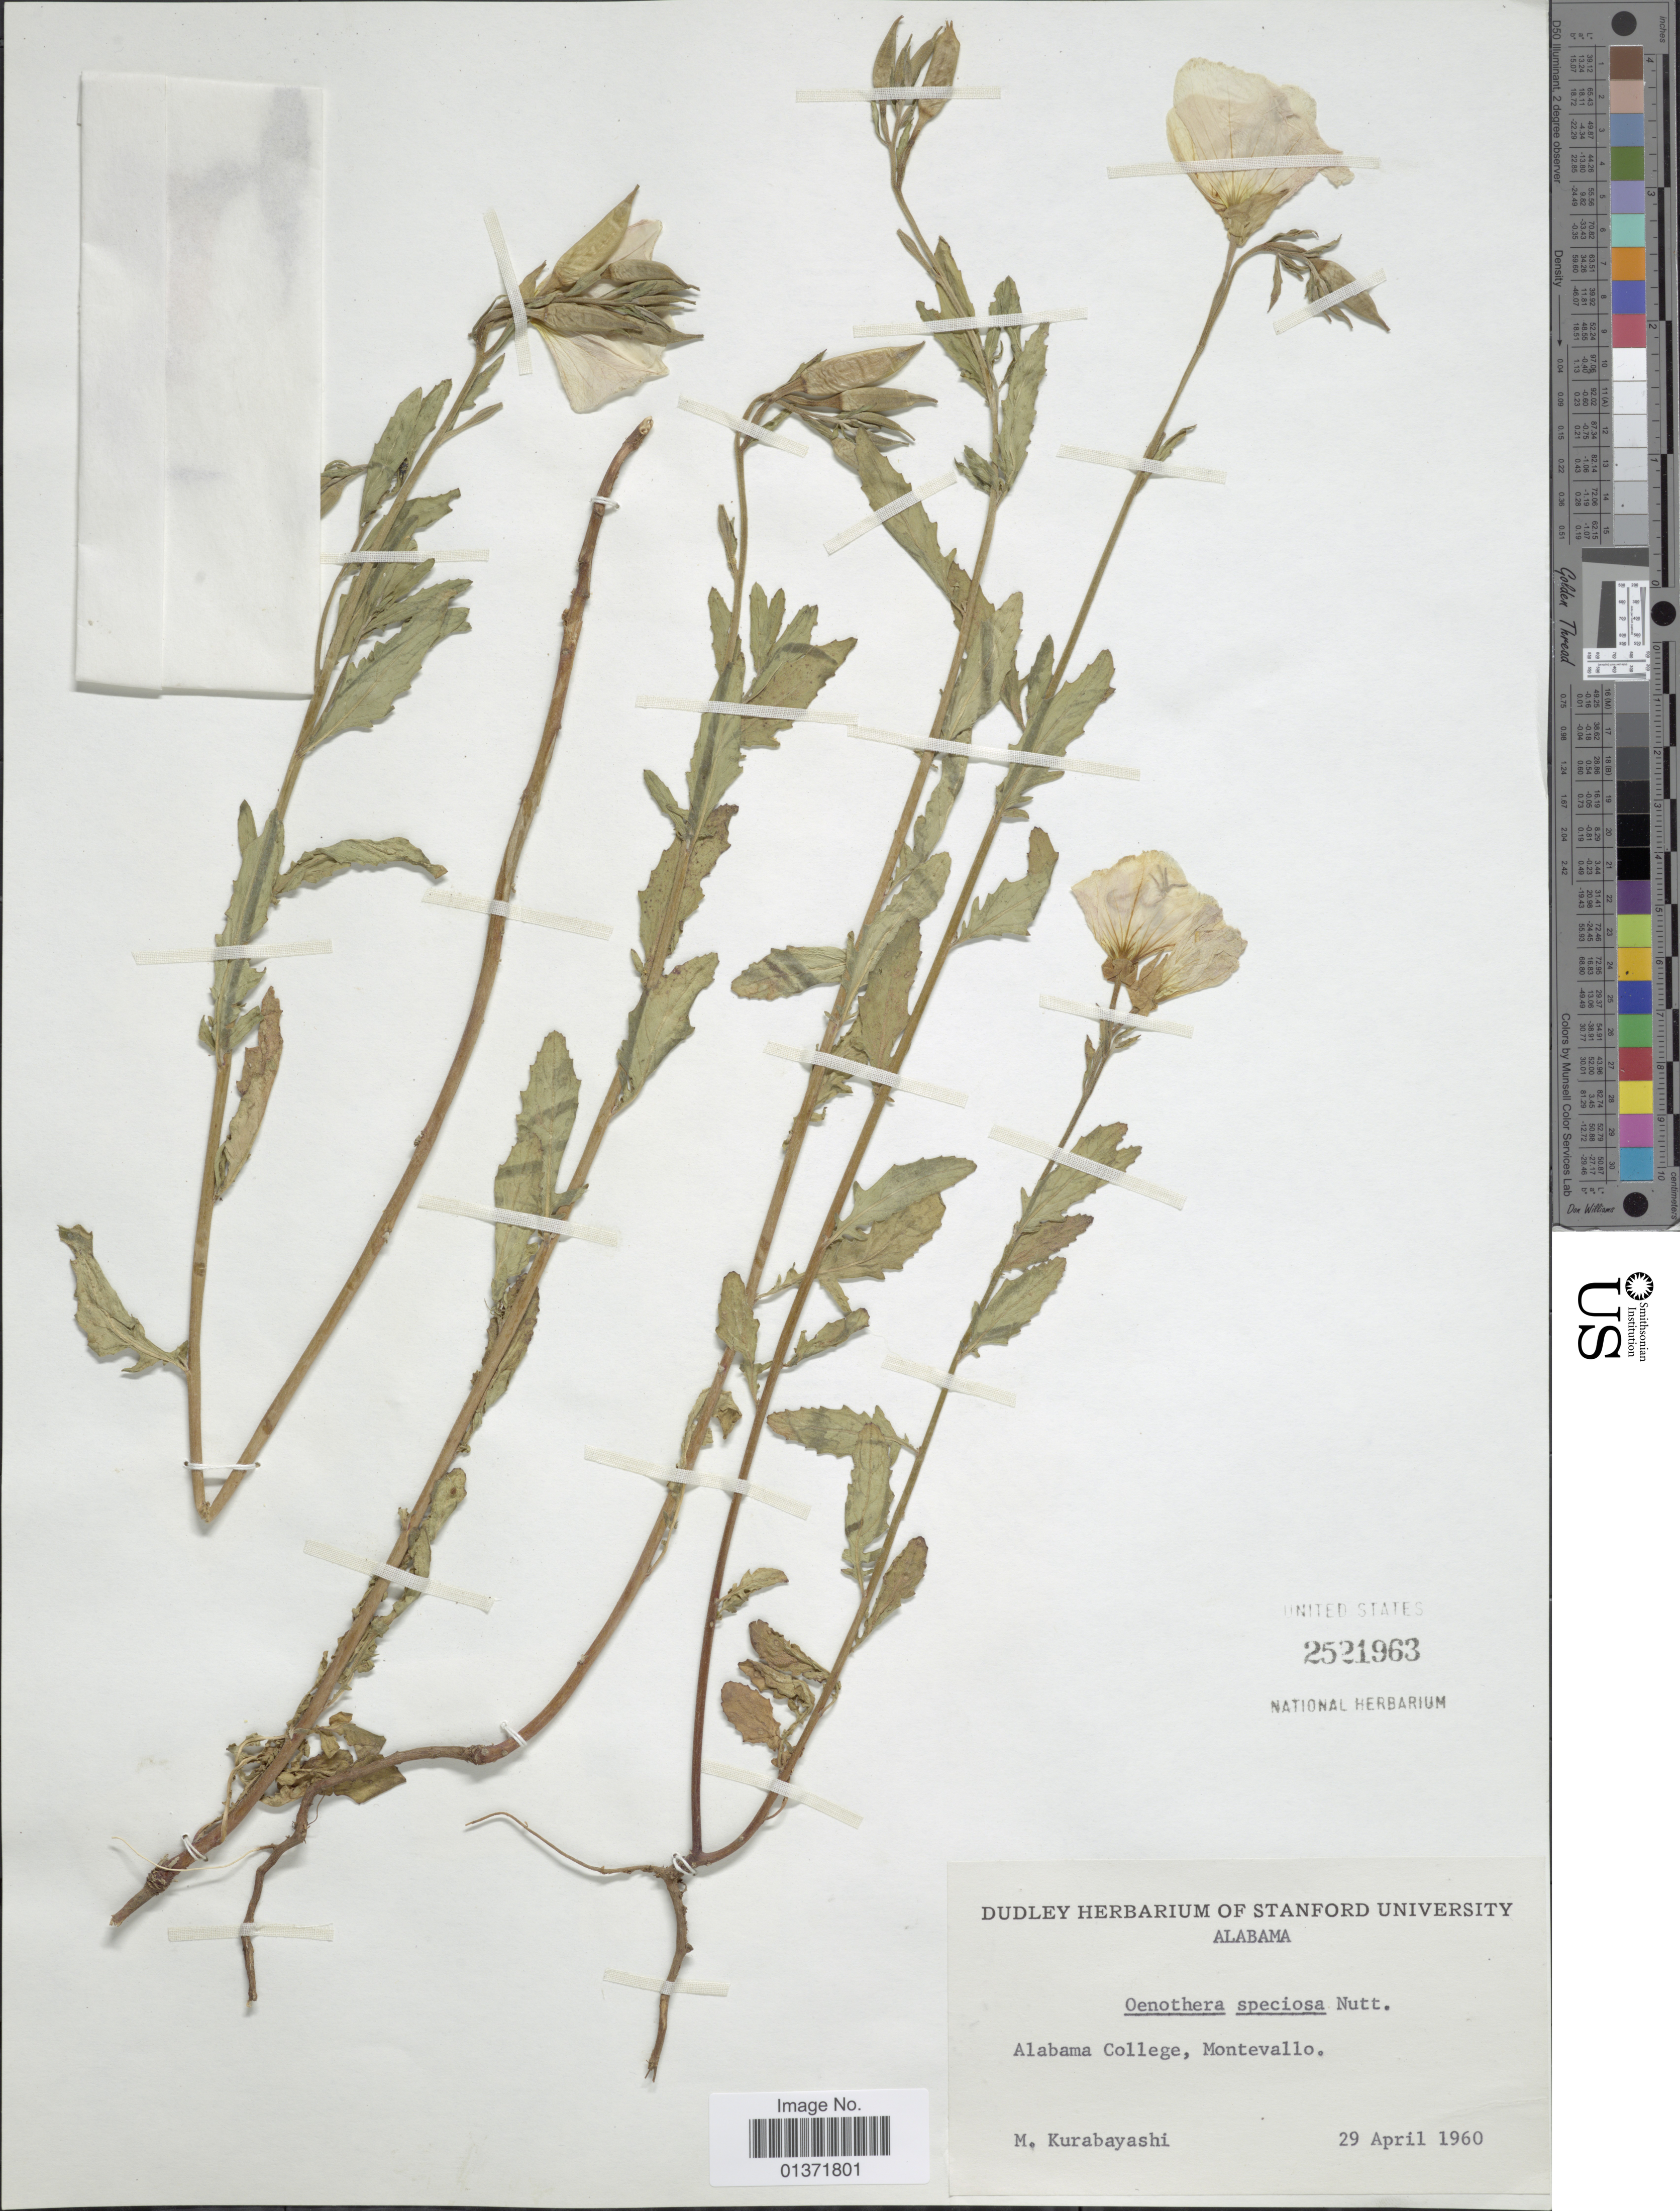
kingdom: Plantae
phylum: Tracheophyta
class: Magnoliopsida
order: Myrtales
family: Onagraceae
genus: Oenothera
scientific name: Oenothera speciosa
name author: Nutt.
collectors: M. Kurabayashi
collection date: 1960-04-29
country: United States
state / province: Alabama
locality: Alabama College, Montevallo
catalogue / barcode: US 2521963